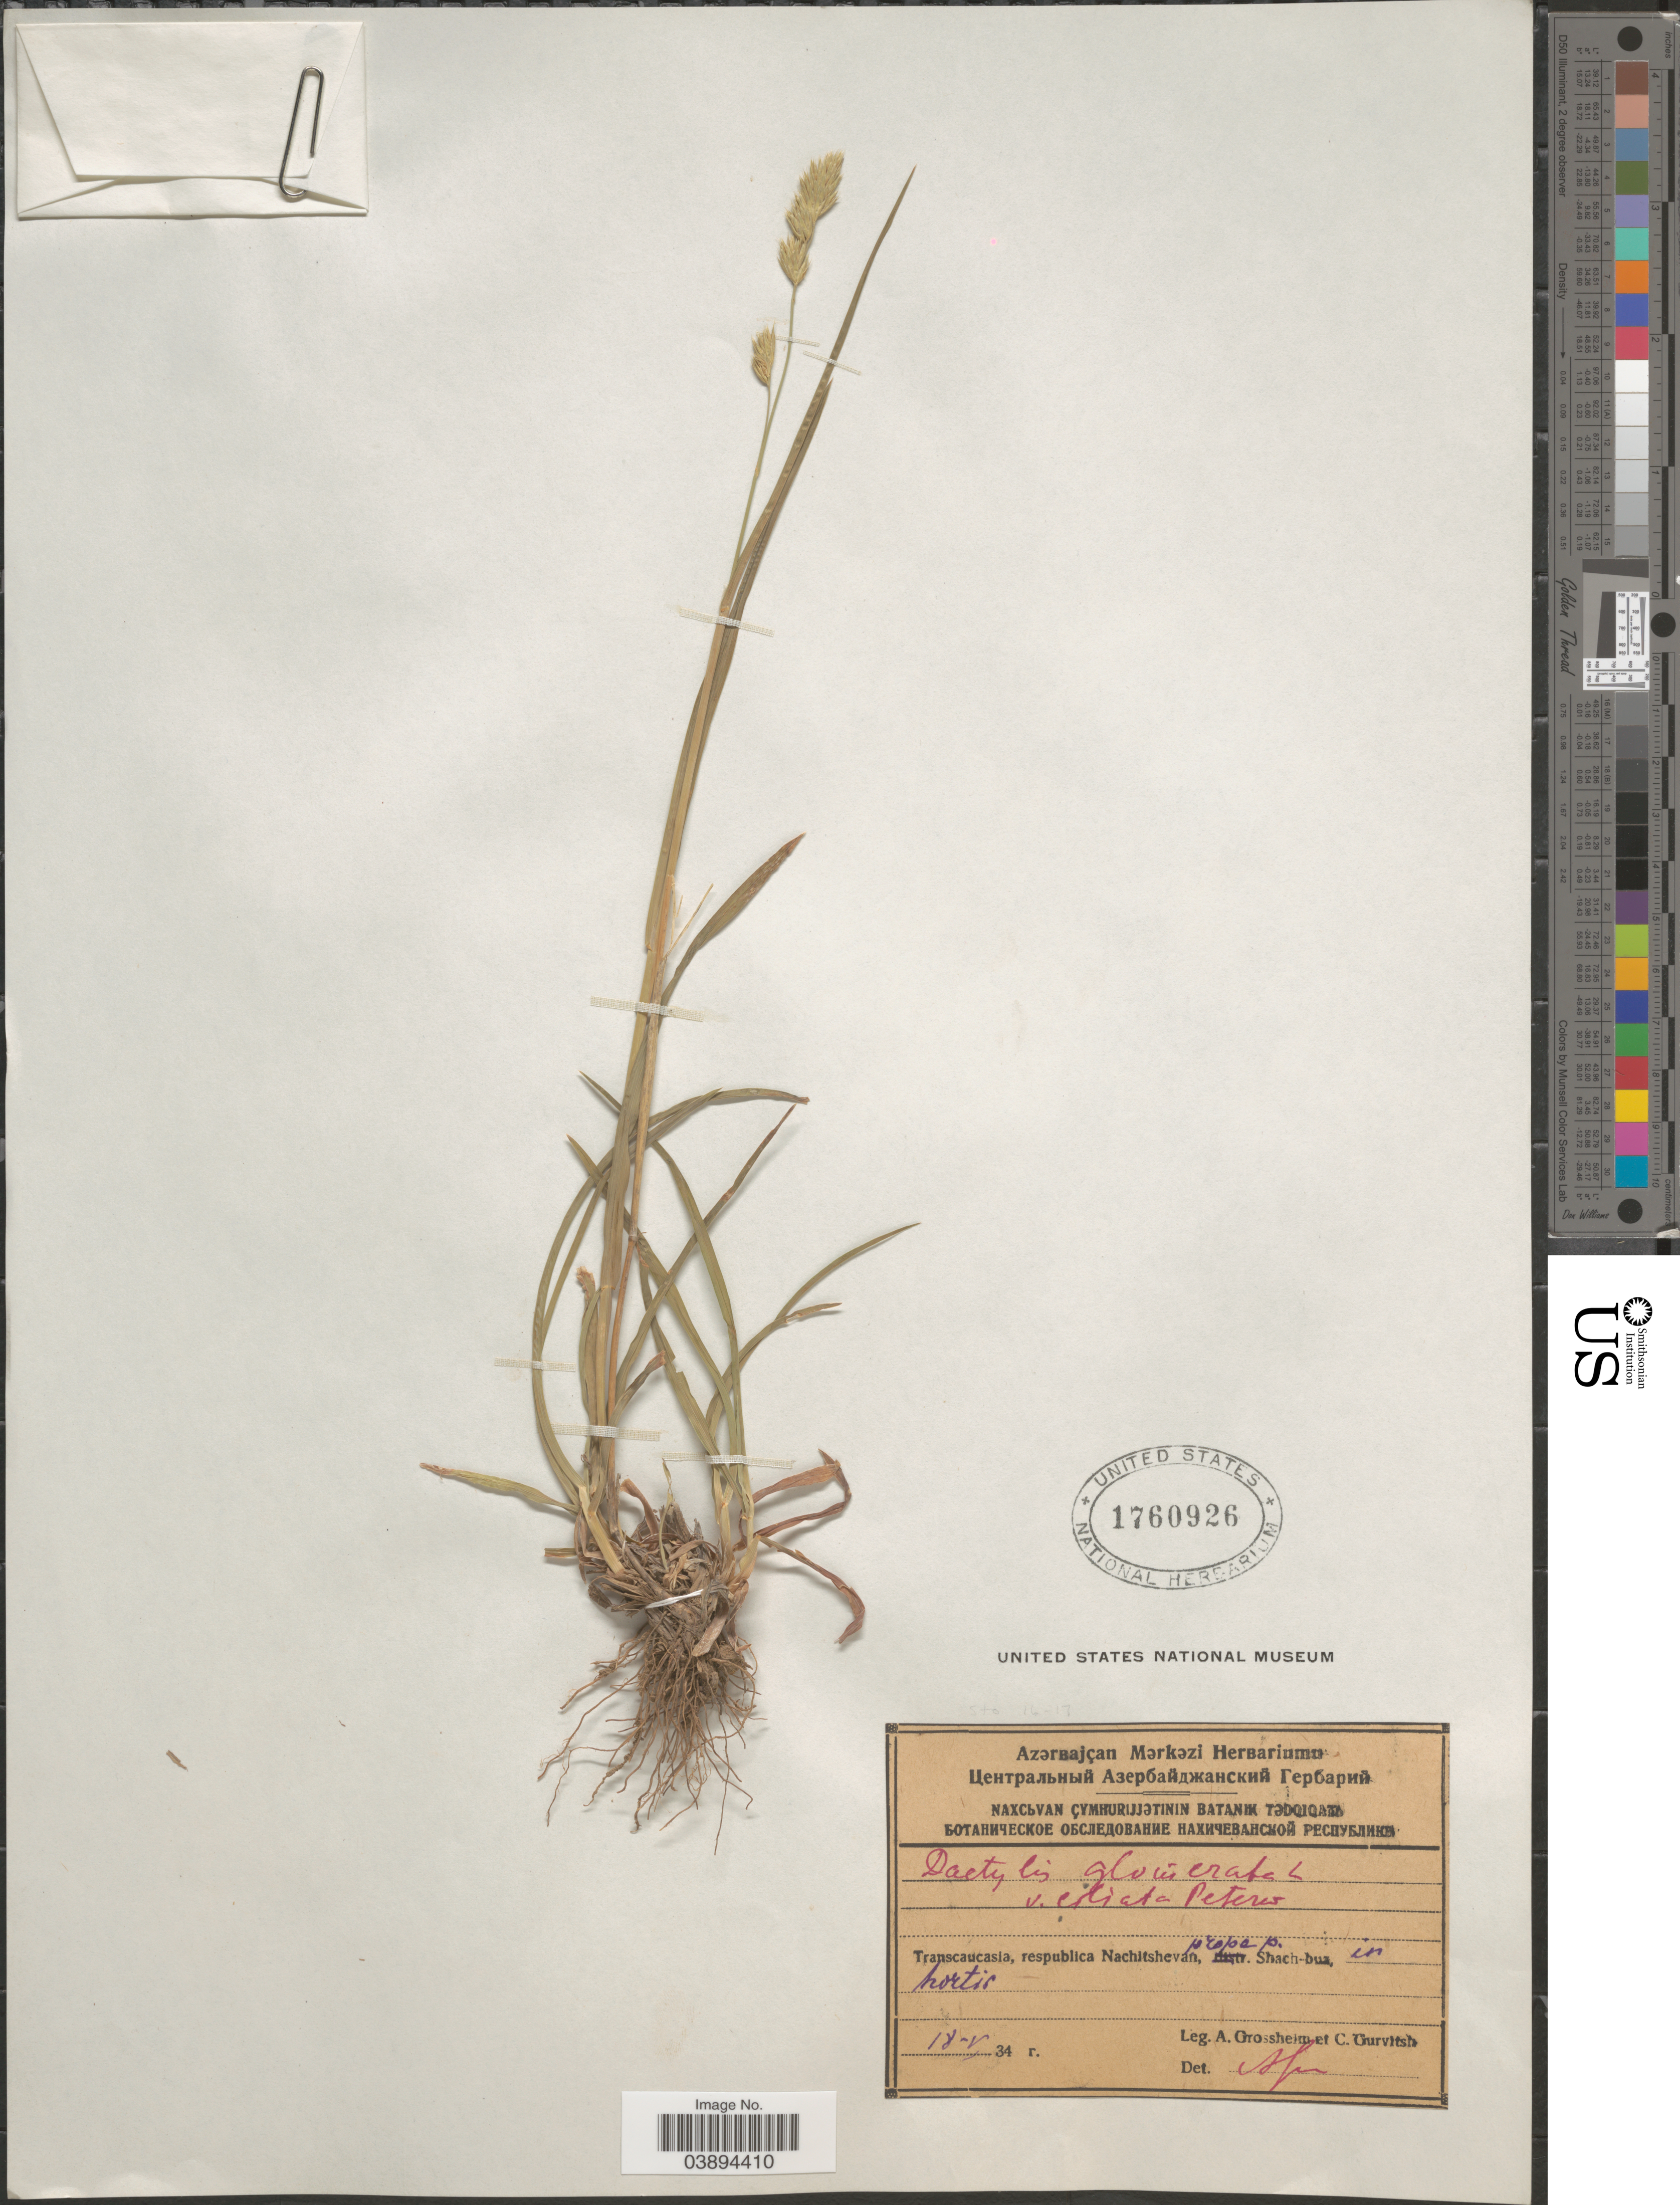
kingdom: Plantae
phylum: Tracheophyta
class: Liliopsida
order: Poales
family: Poaceae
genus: Dactylis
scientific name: Dactylis glomerata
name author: L.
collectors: A. Grossheim & C. Gurvitsh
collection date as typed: Transcribed d/m/y: 18/5/34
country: Azerbaijan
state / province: Nakhchivan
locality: Transcaucasia, respublica Nachitshevan prope p. Shach-bua, in hortis.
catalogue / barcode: US 1760926